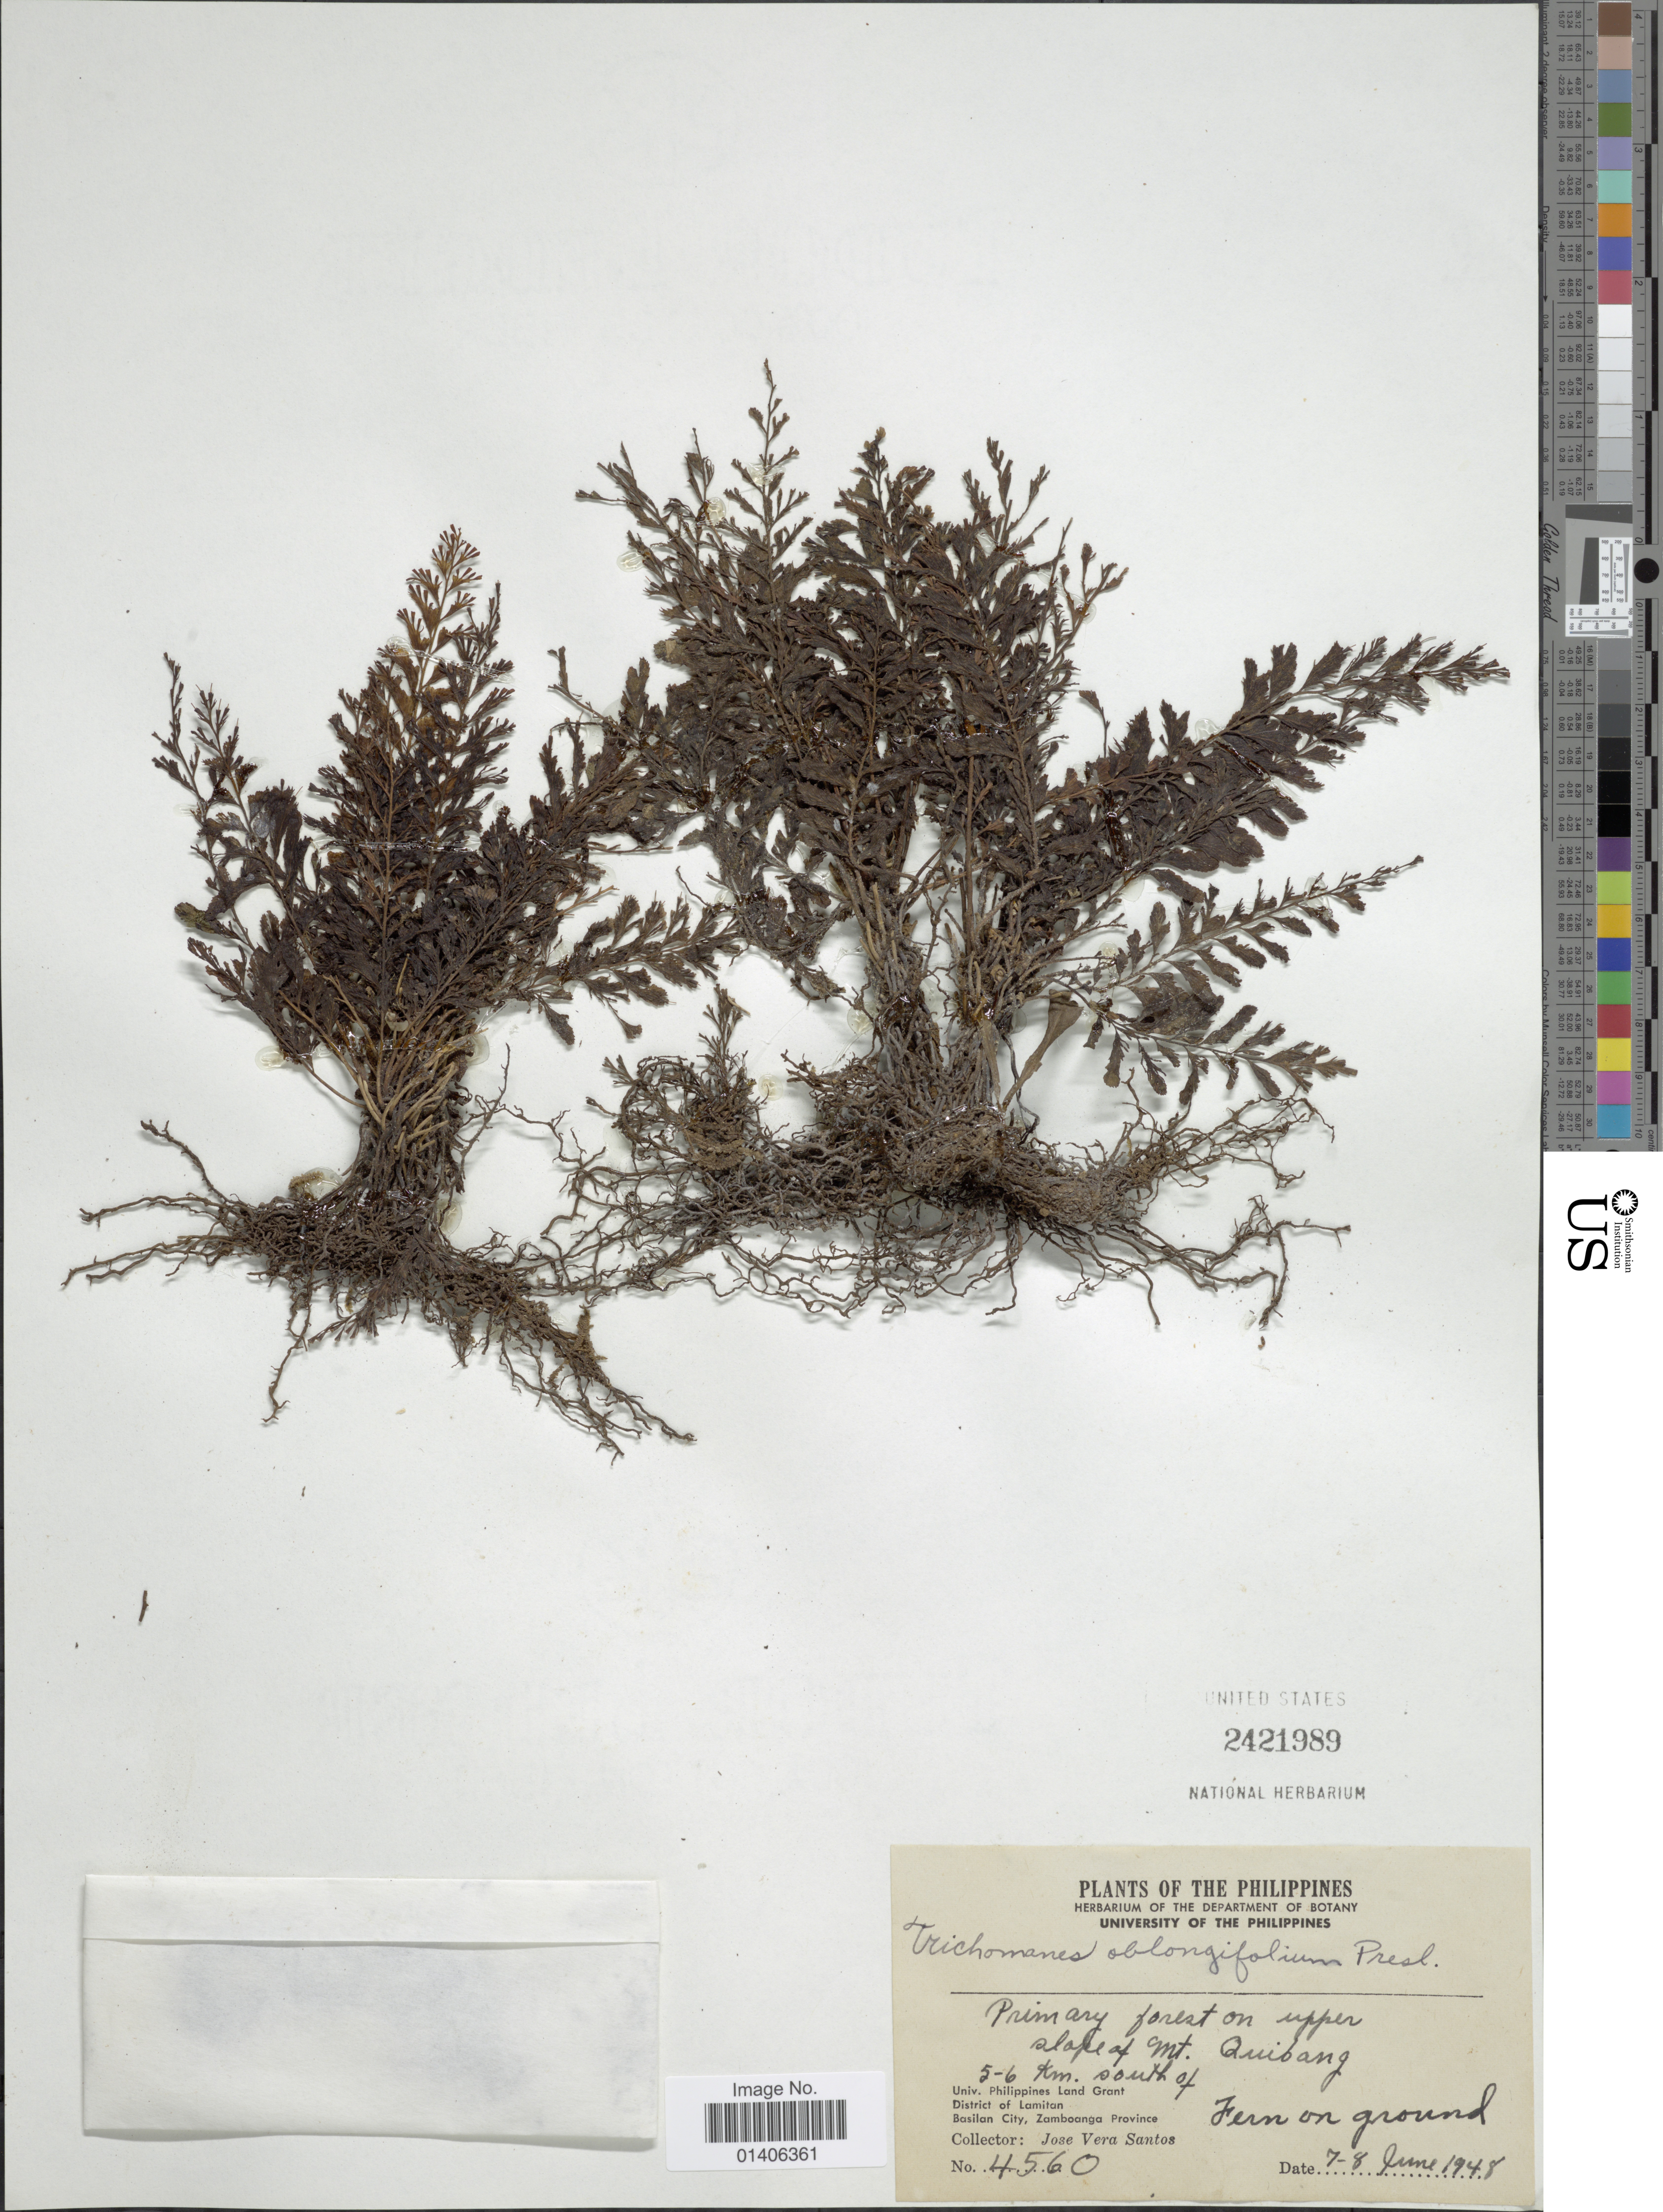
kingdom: Plantae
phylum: Tracheophyta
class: Polypodiopsida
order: Hymenophyllales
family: Hymenophyllaceae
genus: Cephalomanes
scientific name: Cephalomanes javanicum var. asplenoides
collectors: J. V. Santos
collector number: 4560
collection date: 1948-06-07/1948-06-08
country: Philippines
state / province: Zamboanga Peninsula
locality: Slope of Mt Quibang, 5-6 Km. south of Univ Philippines Lan Grant, District of Lamitan, Basilan City, Zamboanga Province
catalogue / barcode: US 2421989